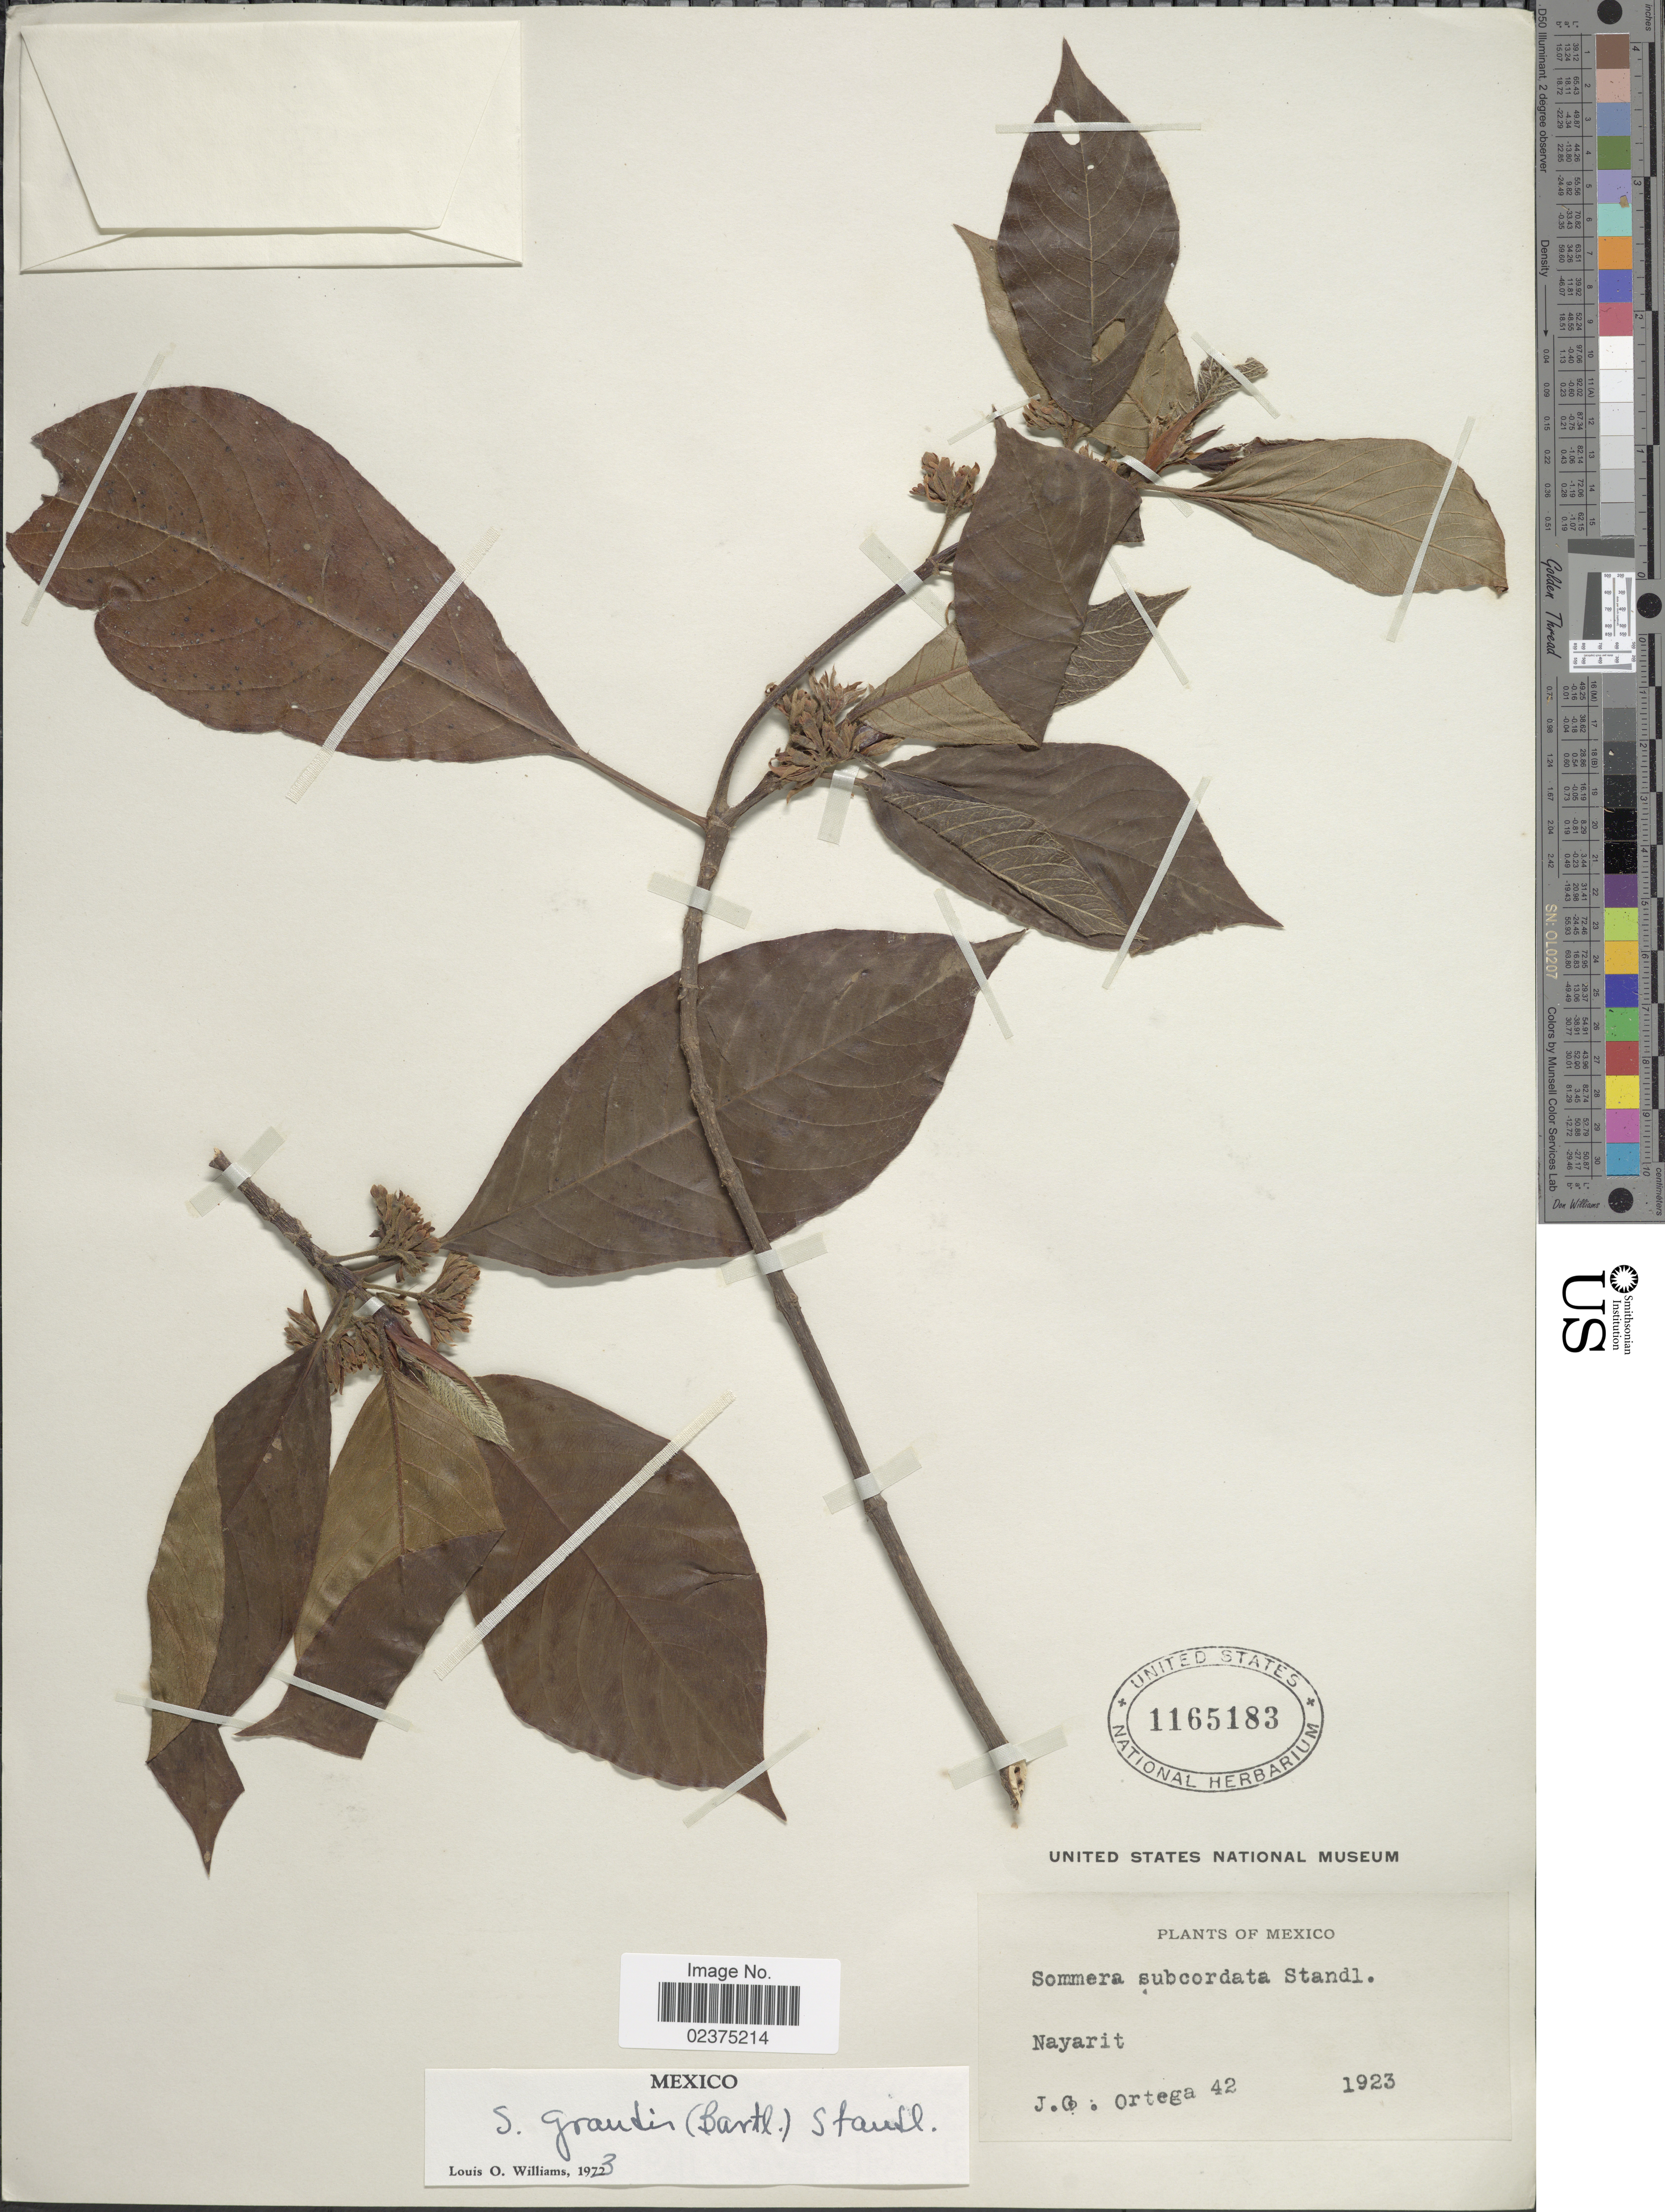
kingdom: Plantae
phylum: Tracheophyta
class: Magnoliopsida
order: Gentianales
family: Rubiaceae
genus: Sommera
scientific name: Sommera grandis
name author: (Bartl. ex DC.) Standl.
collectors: J. Ortega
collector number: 42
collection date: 1923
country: Mexico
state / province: Nayarit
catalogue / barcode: US 1165183